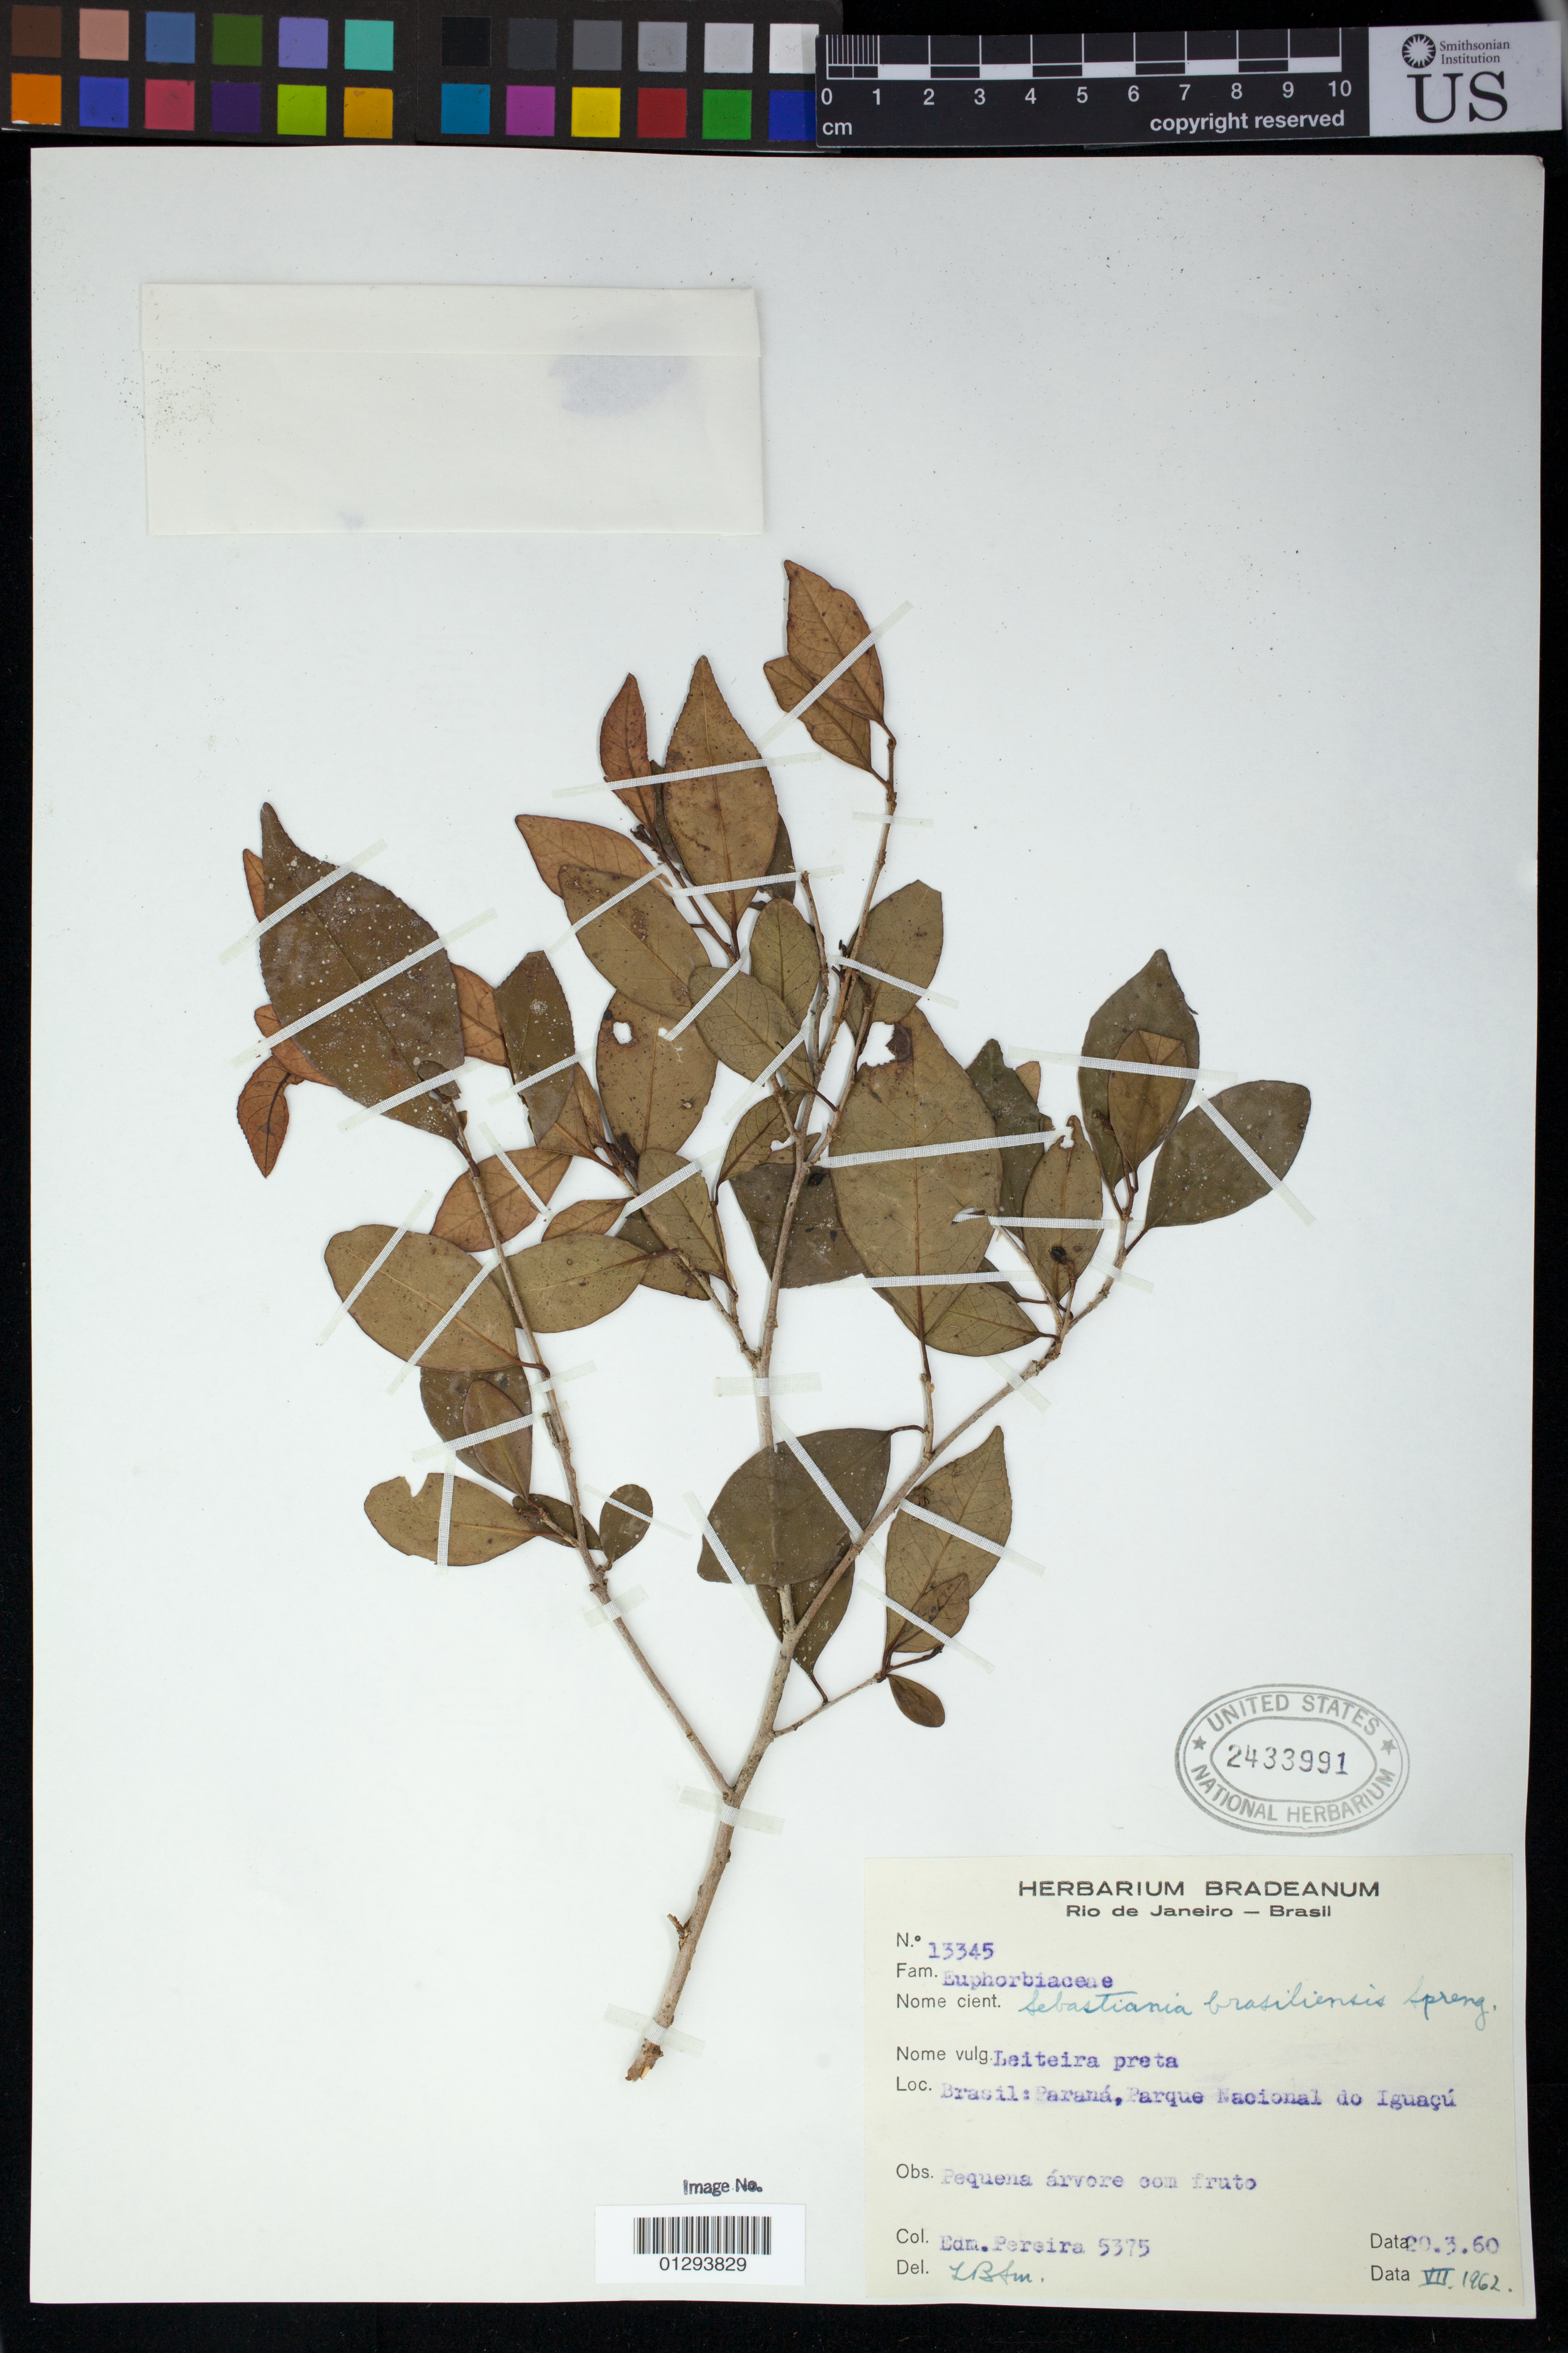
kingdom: Plantae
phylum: Tracheophyta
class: Magnoliopsida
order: Malpighiales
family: Euphorbiaceae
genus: Sebastiania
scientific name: Sebastiania brasiliensis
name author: Spreng.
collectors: E. Pereira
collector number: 5375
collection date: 1960-03-20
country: Brazil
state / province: Parana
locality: Parque Nacional do Iguacu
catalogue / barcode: US 2433991